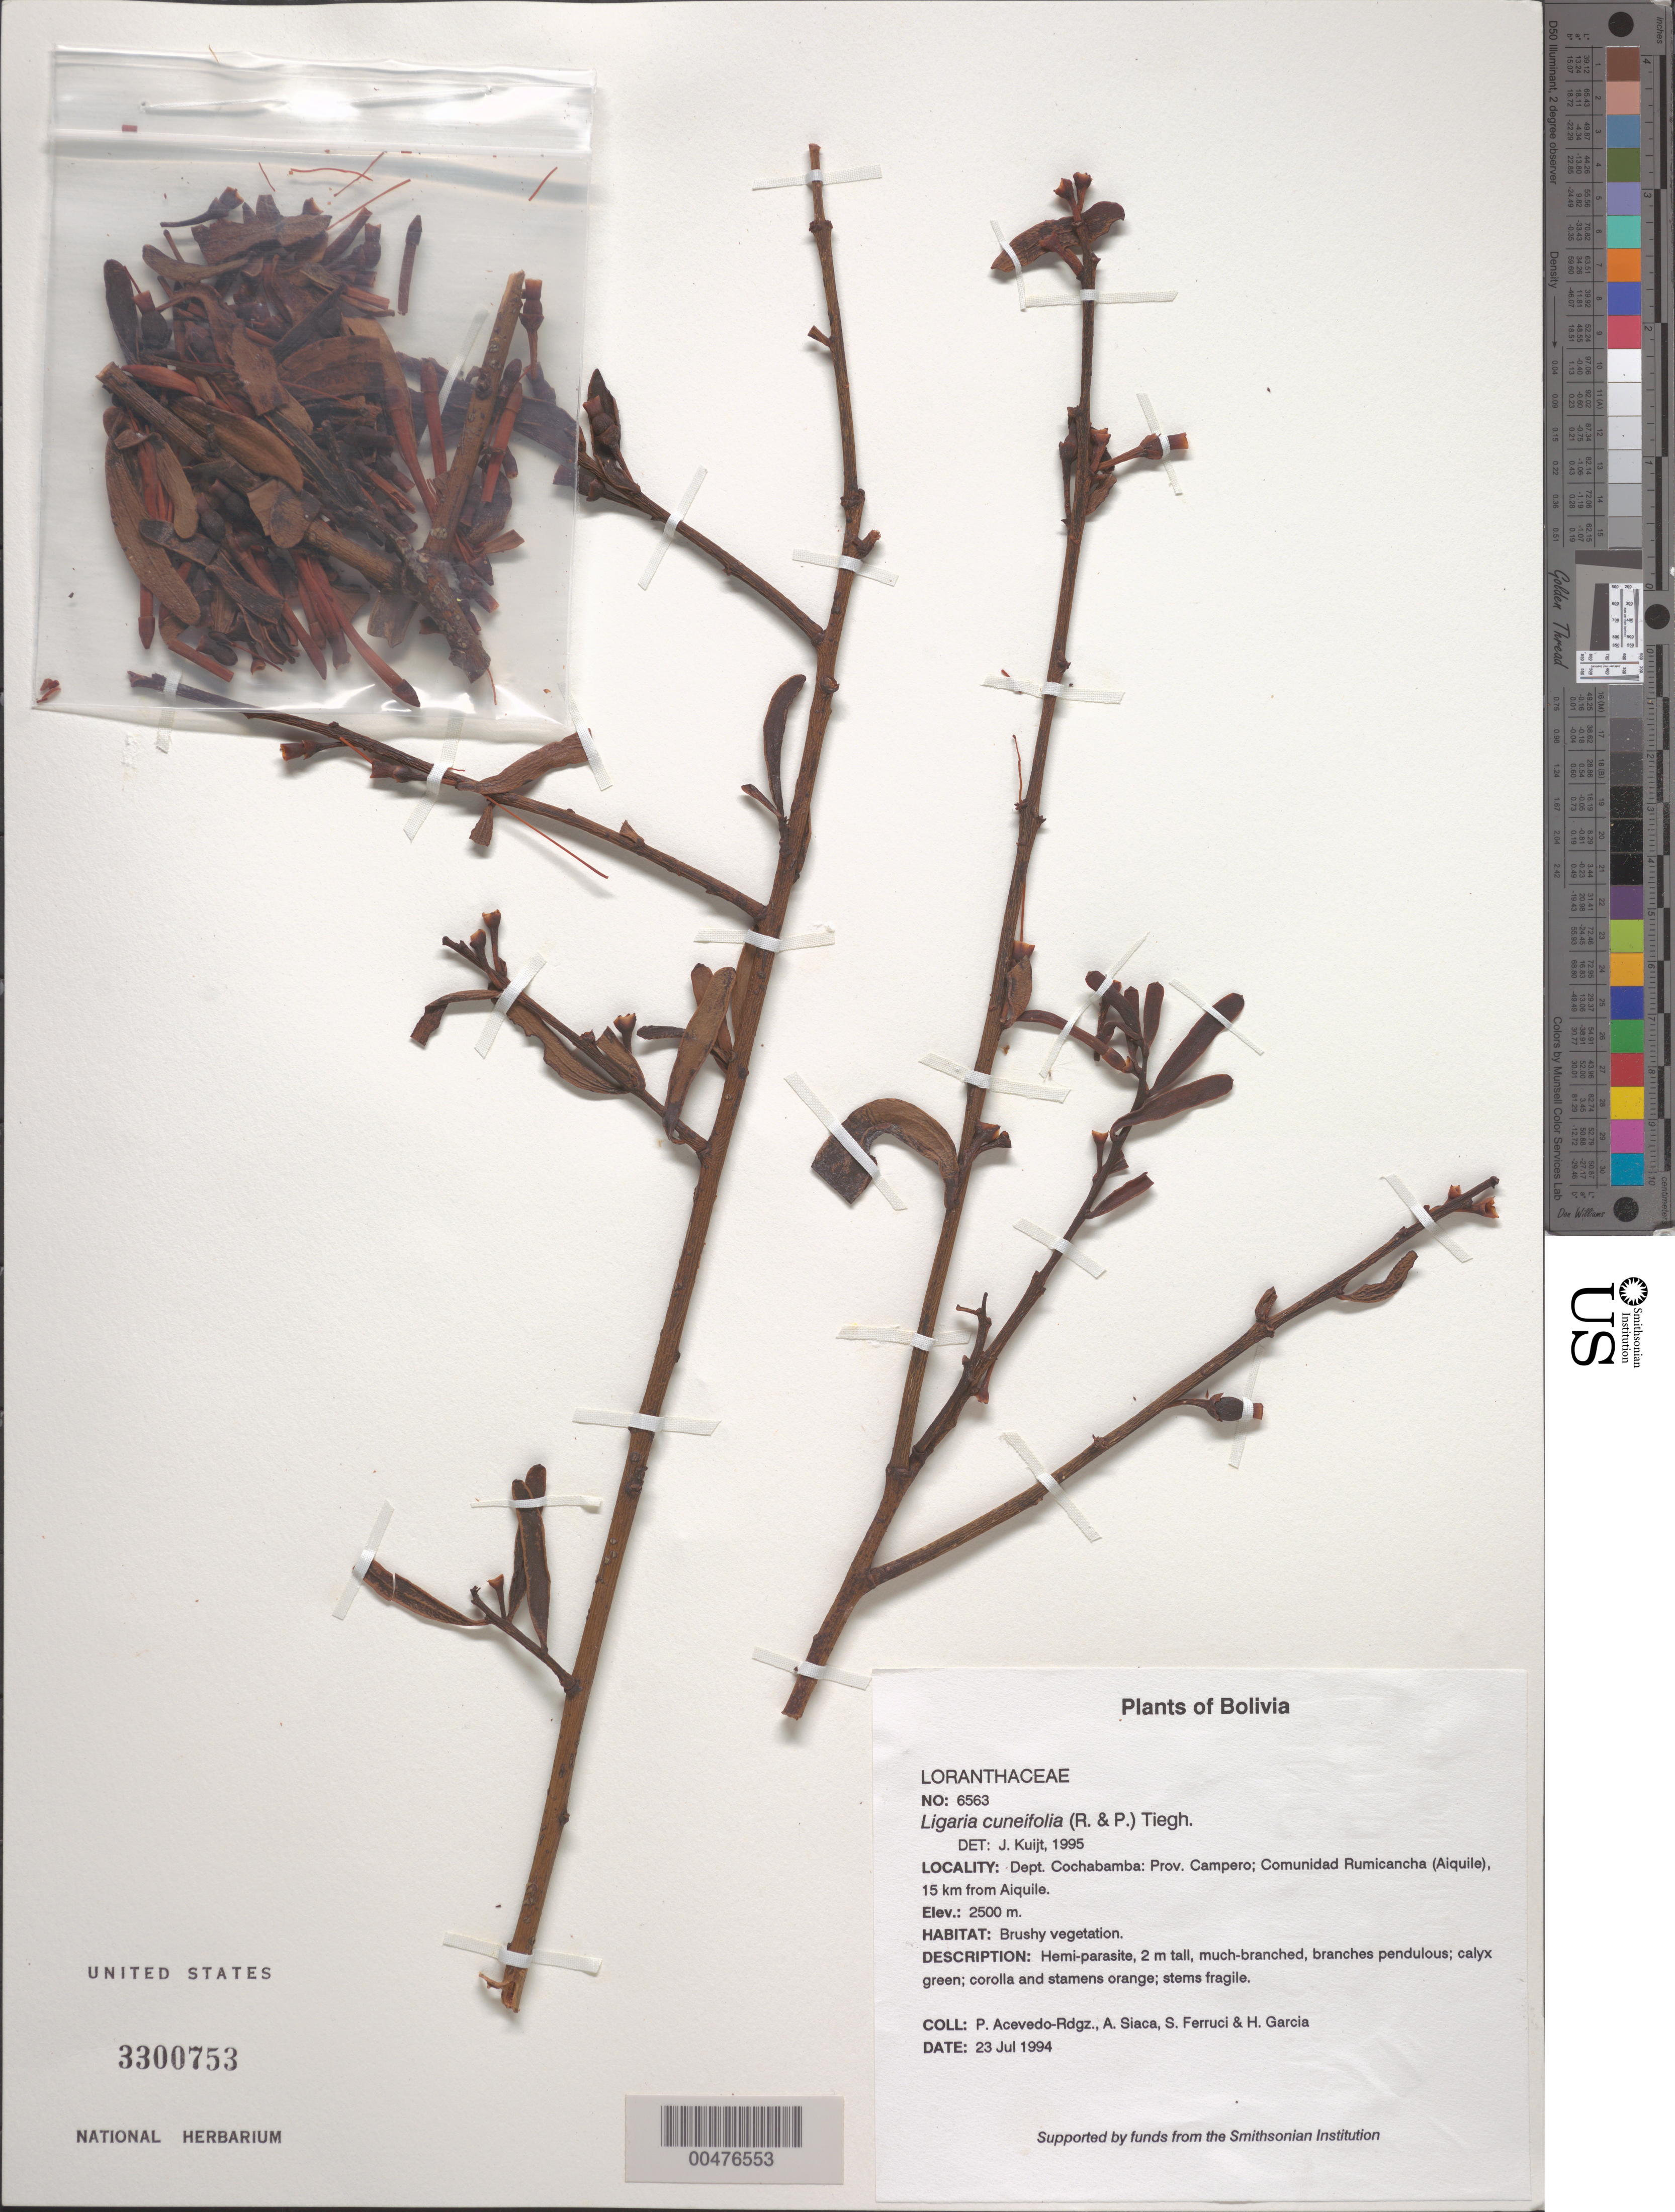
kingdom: Plantae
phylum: Tracheophyta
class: Magnoliopsida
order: Santalales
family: Loranthaceae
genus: Ligaria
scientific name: Ligaria cuneifolia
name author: (Ruiz & Pav.) Tiegh.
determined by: Kuijt, Job, (CANADA)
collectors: P. Acevedo-Rodr., A. Siaca, S. Ferrucci & H. Garcia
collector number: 6563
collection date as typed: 23 Jul 1994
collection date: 1994-07-23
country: Bolivia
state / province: Cochabamba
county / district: Campero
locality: Depart. Cochabamba; Prov. Campero; Comunidad Rumicancha (Aiquile), 15 km from Aiquile.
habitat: Brushy vegetation.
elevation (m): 2500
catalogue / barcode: US 3300753